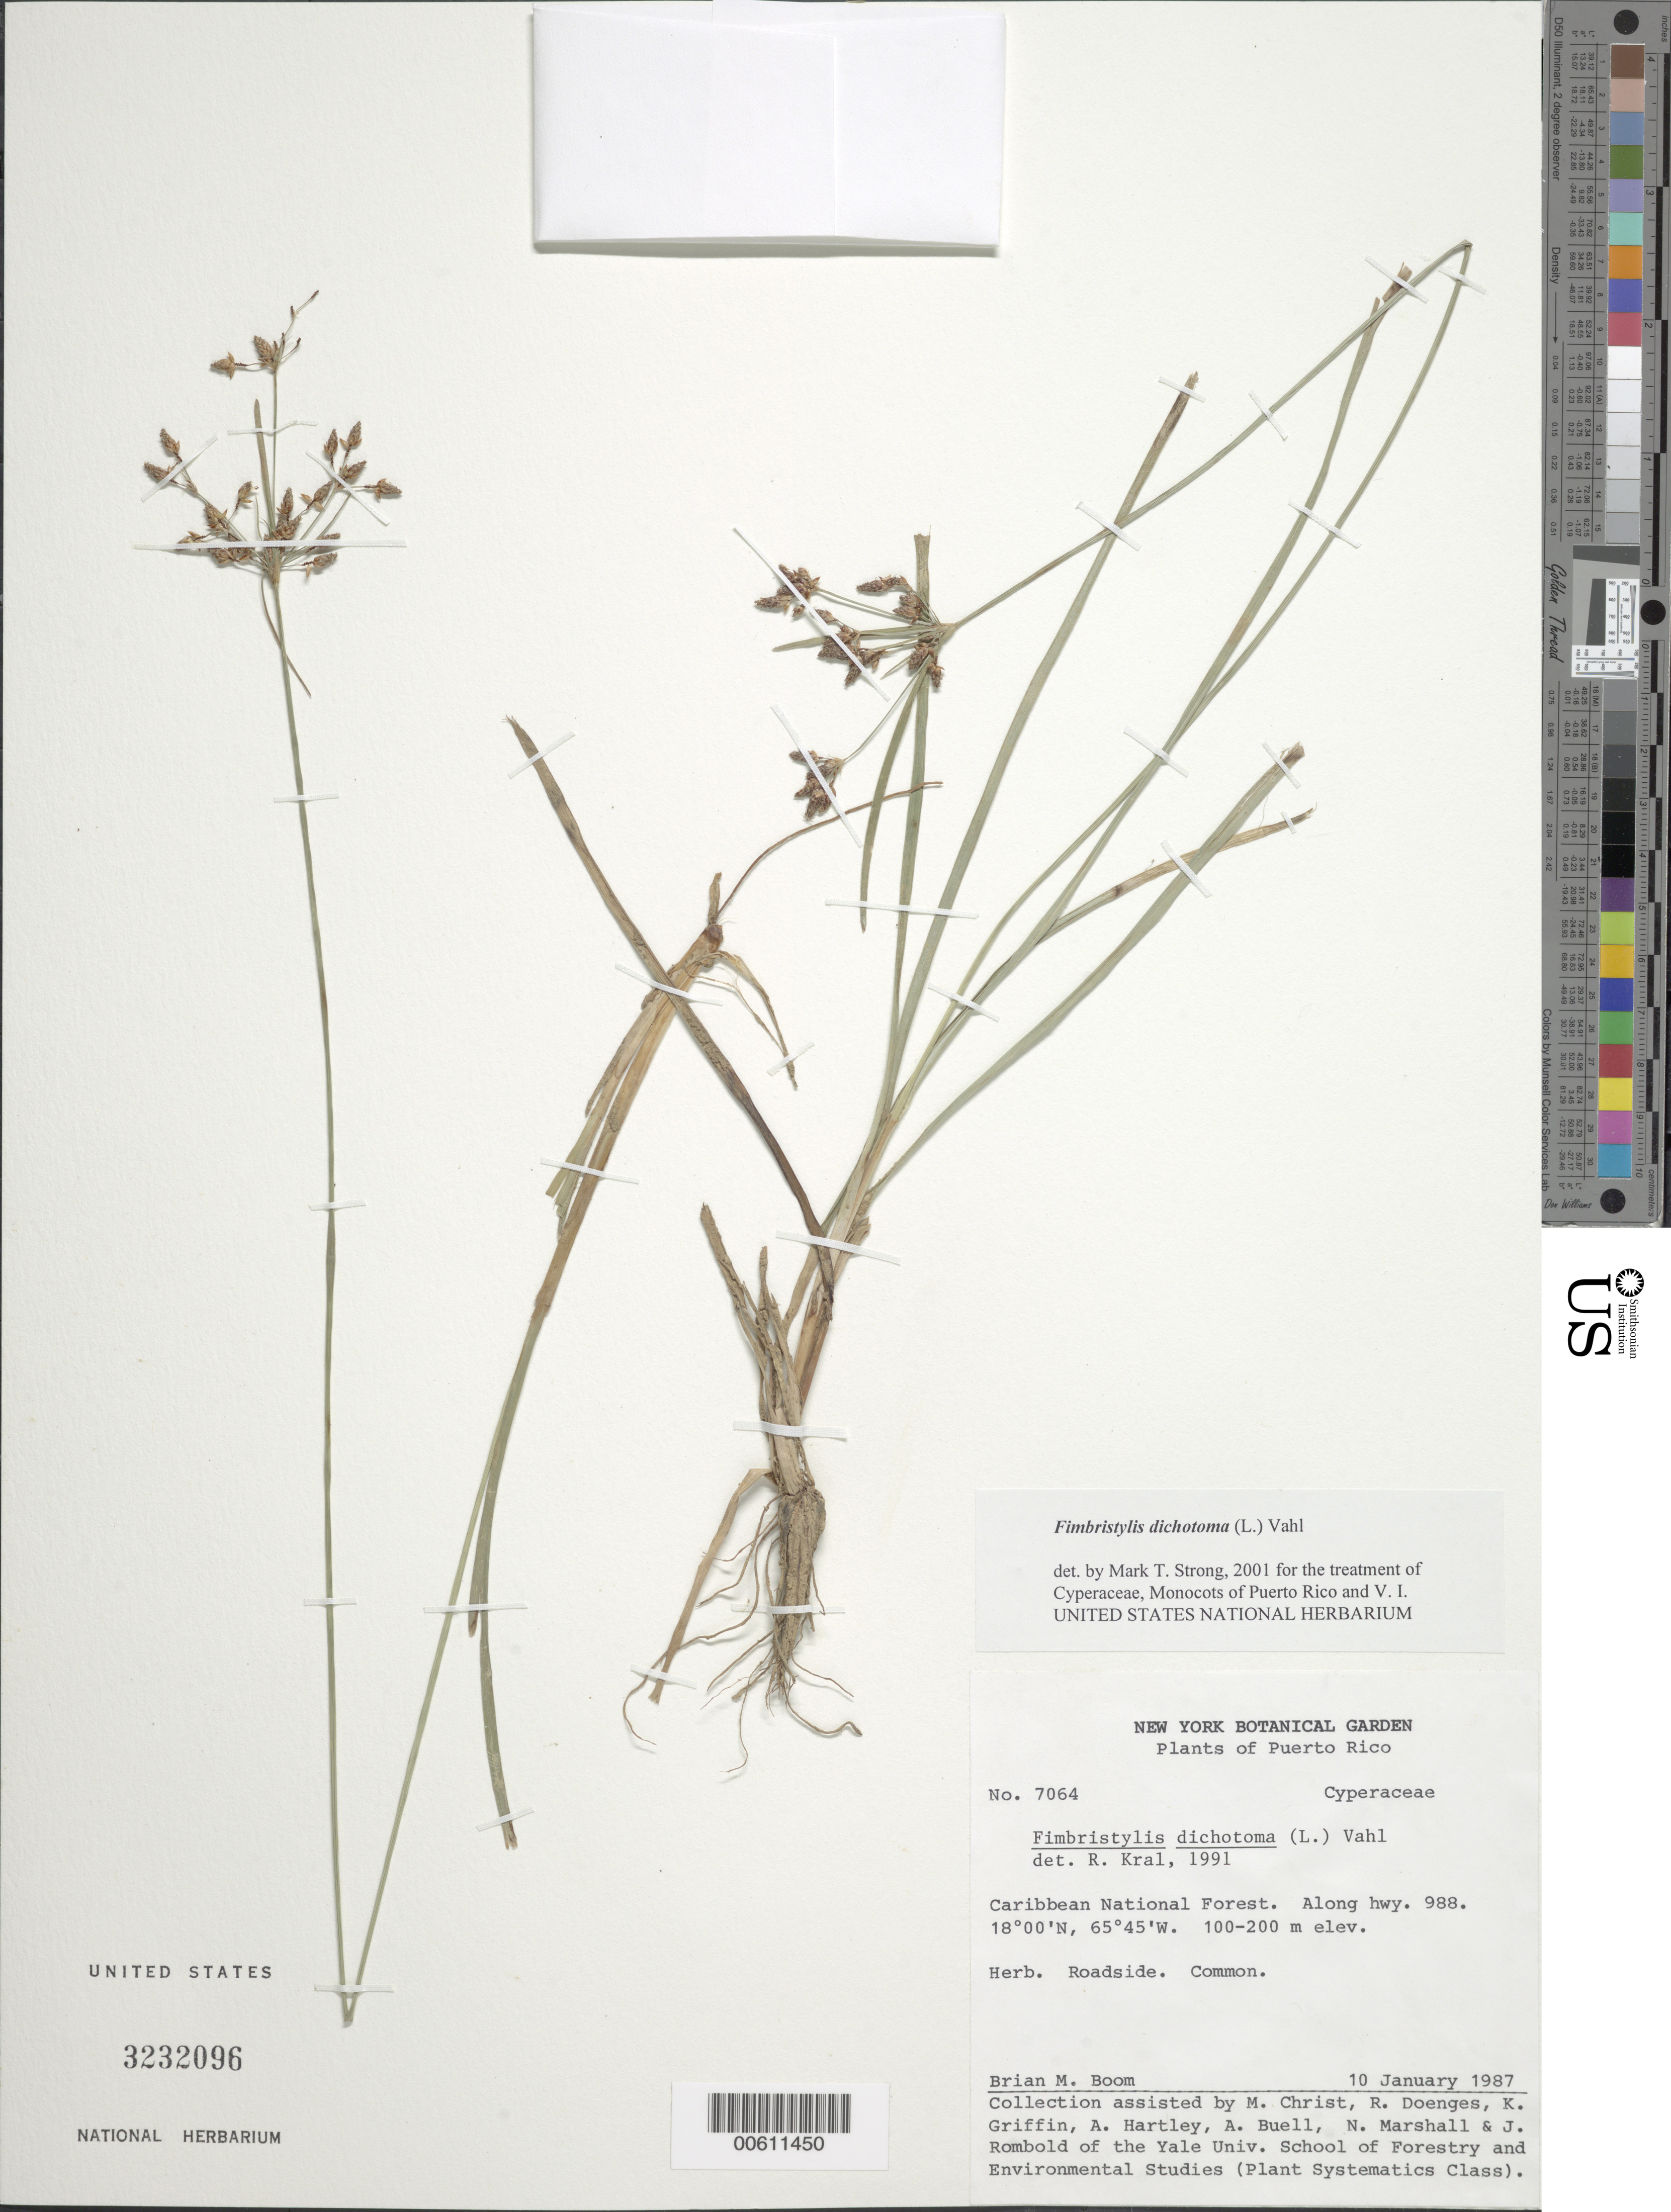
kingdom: Plantae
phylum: Tracheophyta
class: Liliopsida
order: Poales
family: Cyperaceae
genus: Fimbristylis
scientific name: Fimbristylis dichotoma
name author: (L.) Vahl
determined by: Strong, M. T., (US), Smithsonian Institution - National Museum of Natural History (UNITED STATES)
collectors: B. M. Boom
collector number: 7064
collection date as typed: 10 Jan 1987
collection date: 1987-01-10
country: Puerto Rico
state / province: Río Grande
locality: Caribbean National Forest. Along hwy. 988.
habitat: Roadside.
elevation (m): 100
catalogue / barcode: US 3232096